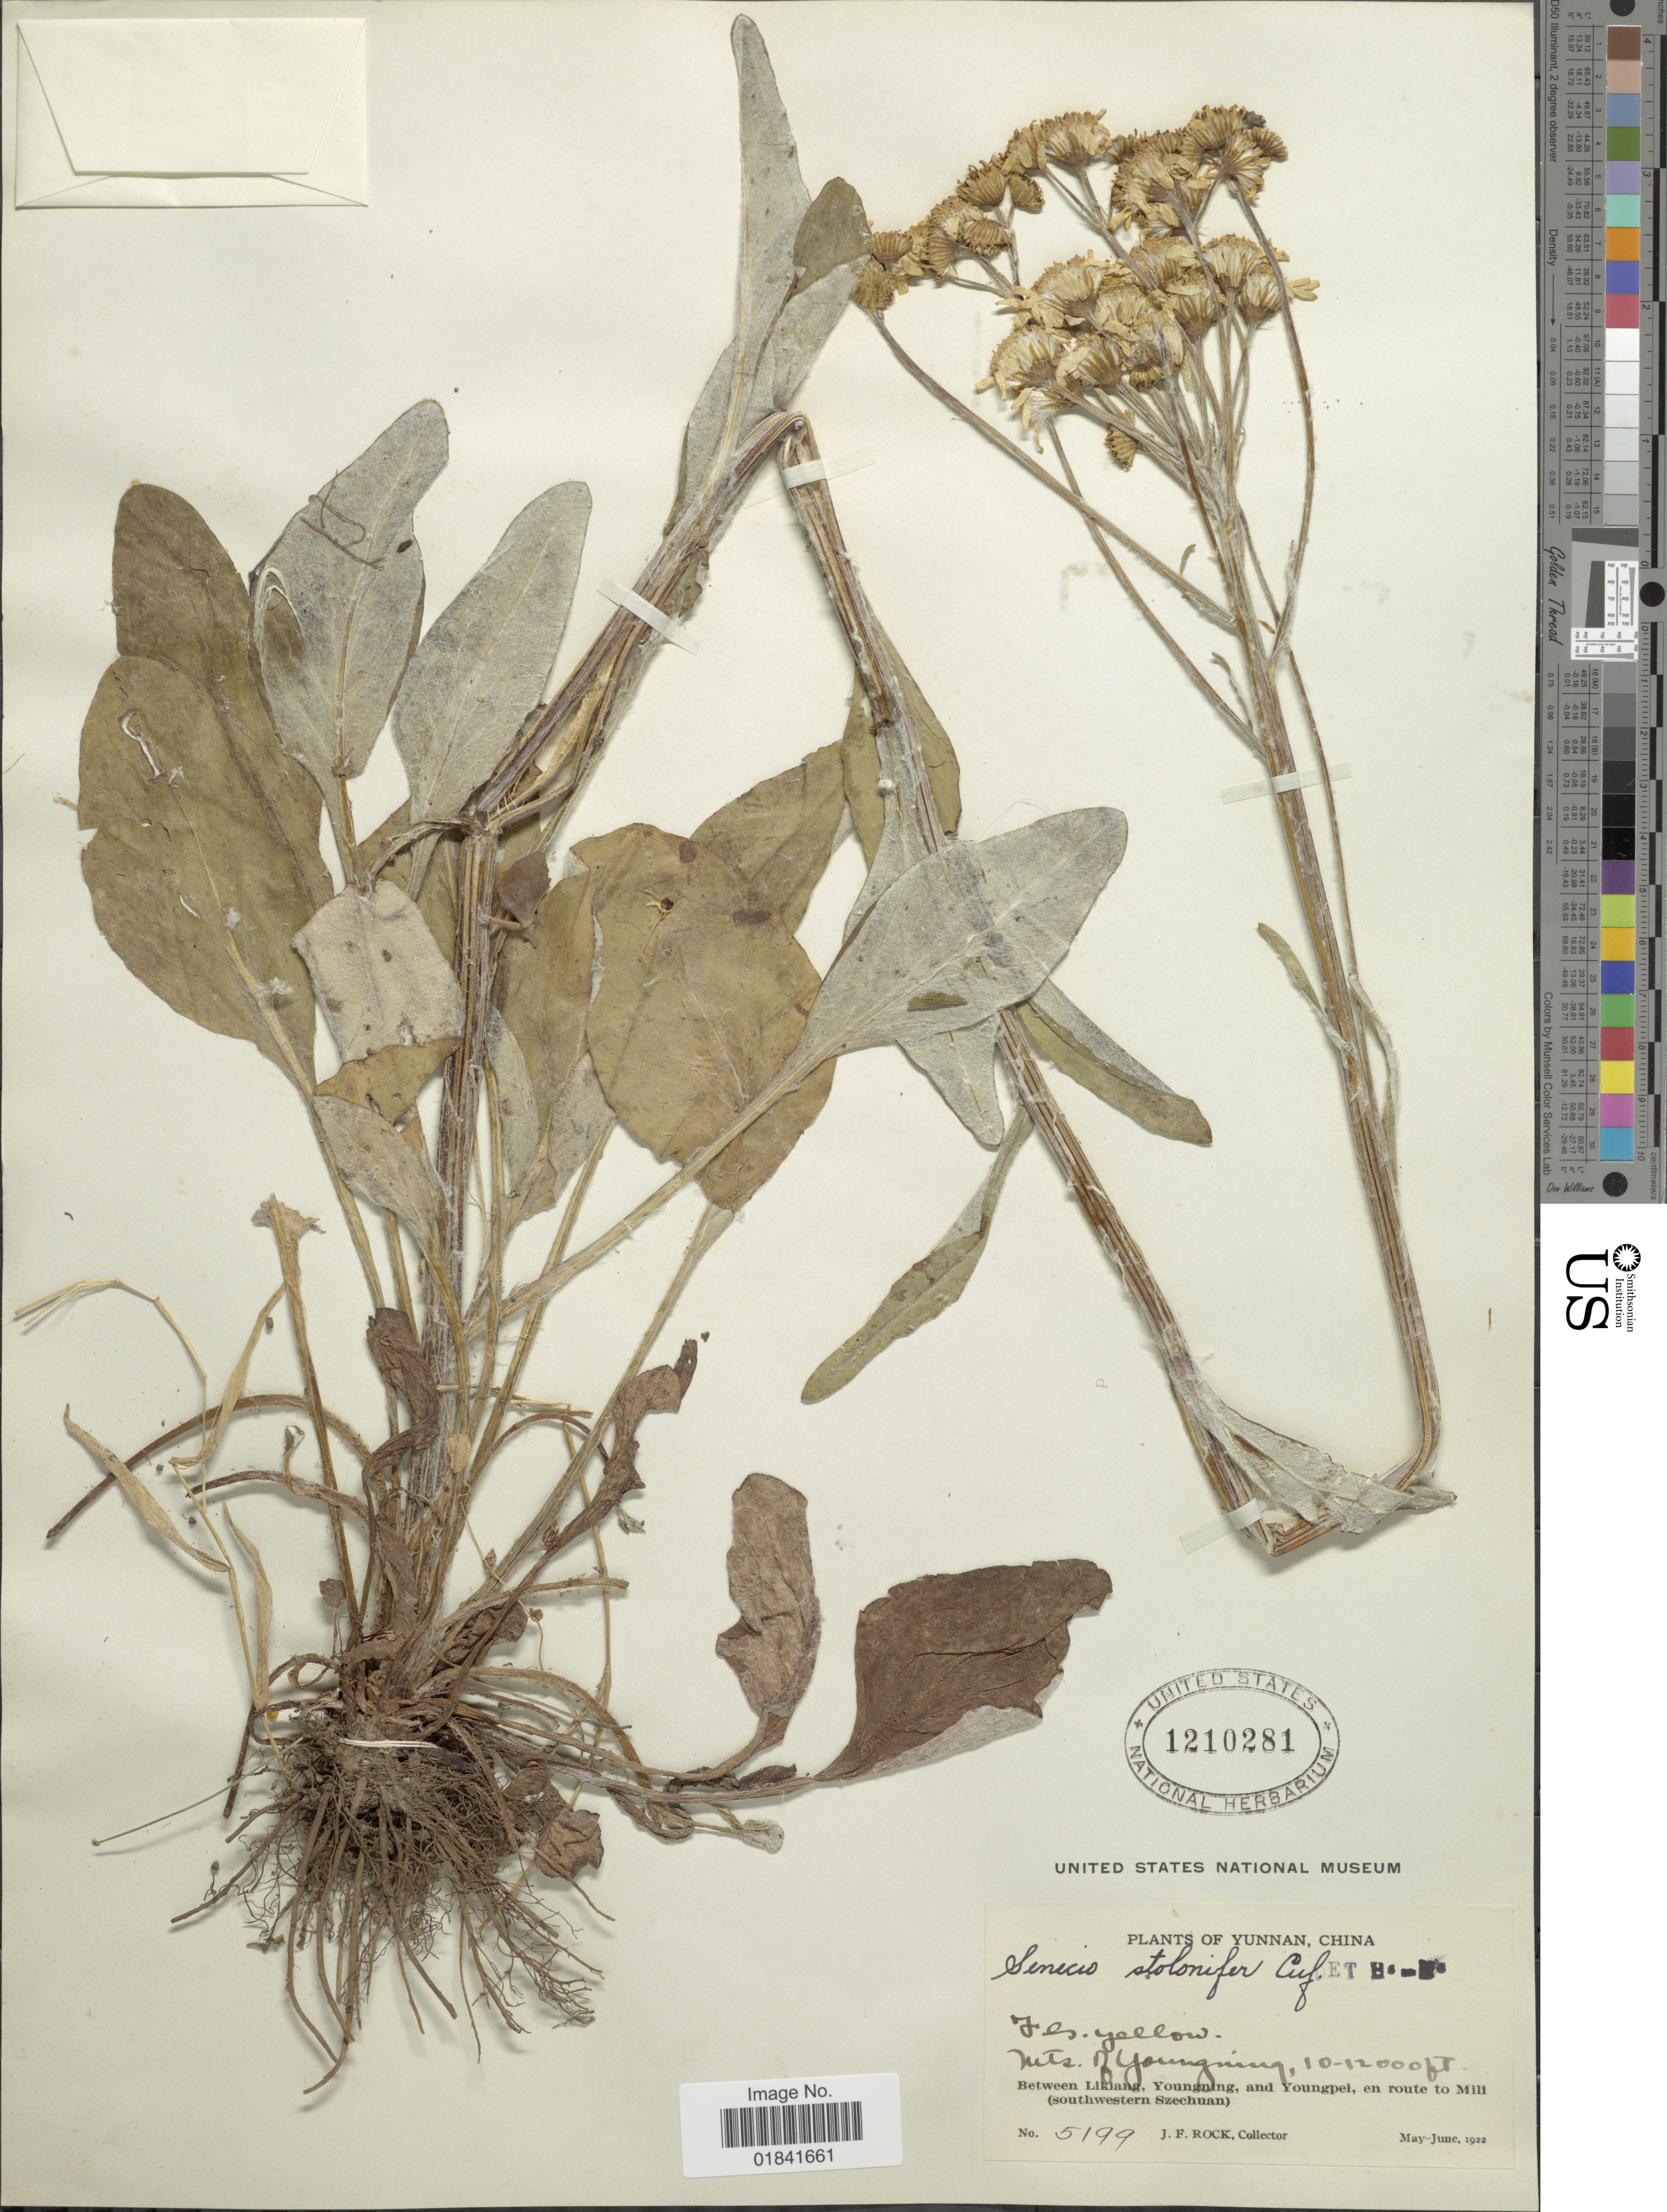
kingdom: Plantae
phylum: Tracheophyta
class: Magnoliopsida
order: Asterales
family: Asteraceae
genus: Senecio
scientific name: Senecio stolonifer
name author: Cufod.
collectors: J. F. Rock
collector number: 5199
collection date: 1922-05/1922-06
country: China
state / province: Yunnan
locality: Mts. of Youngning. Between Likiang, Youngning and Youngpei, en route to Mili (southwestern Szechuan)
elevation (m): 3048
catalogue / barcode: US 1210281